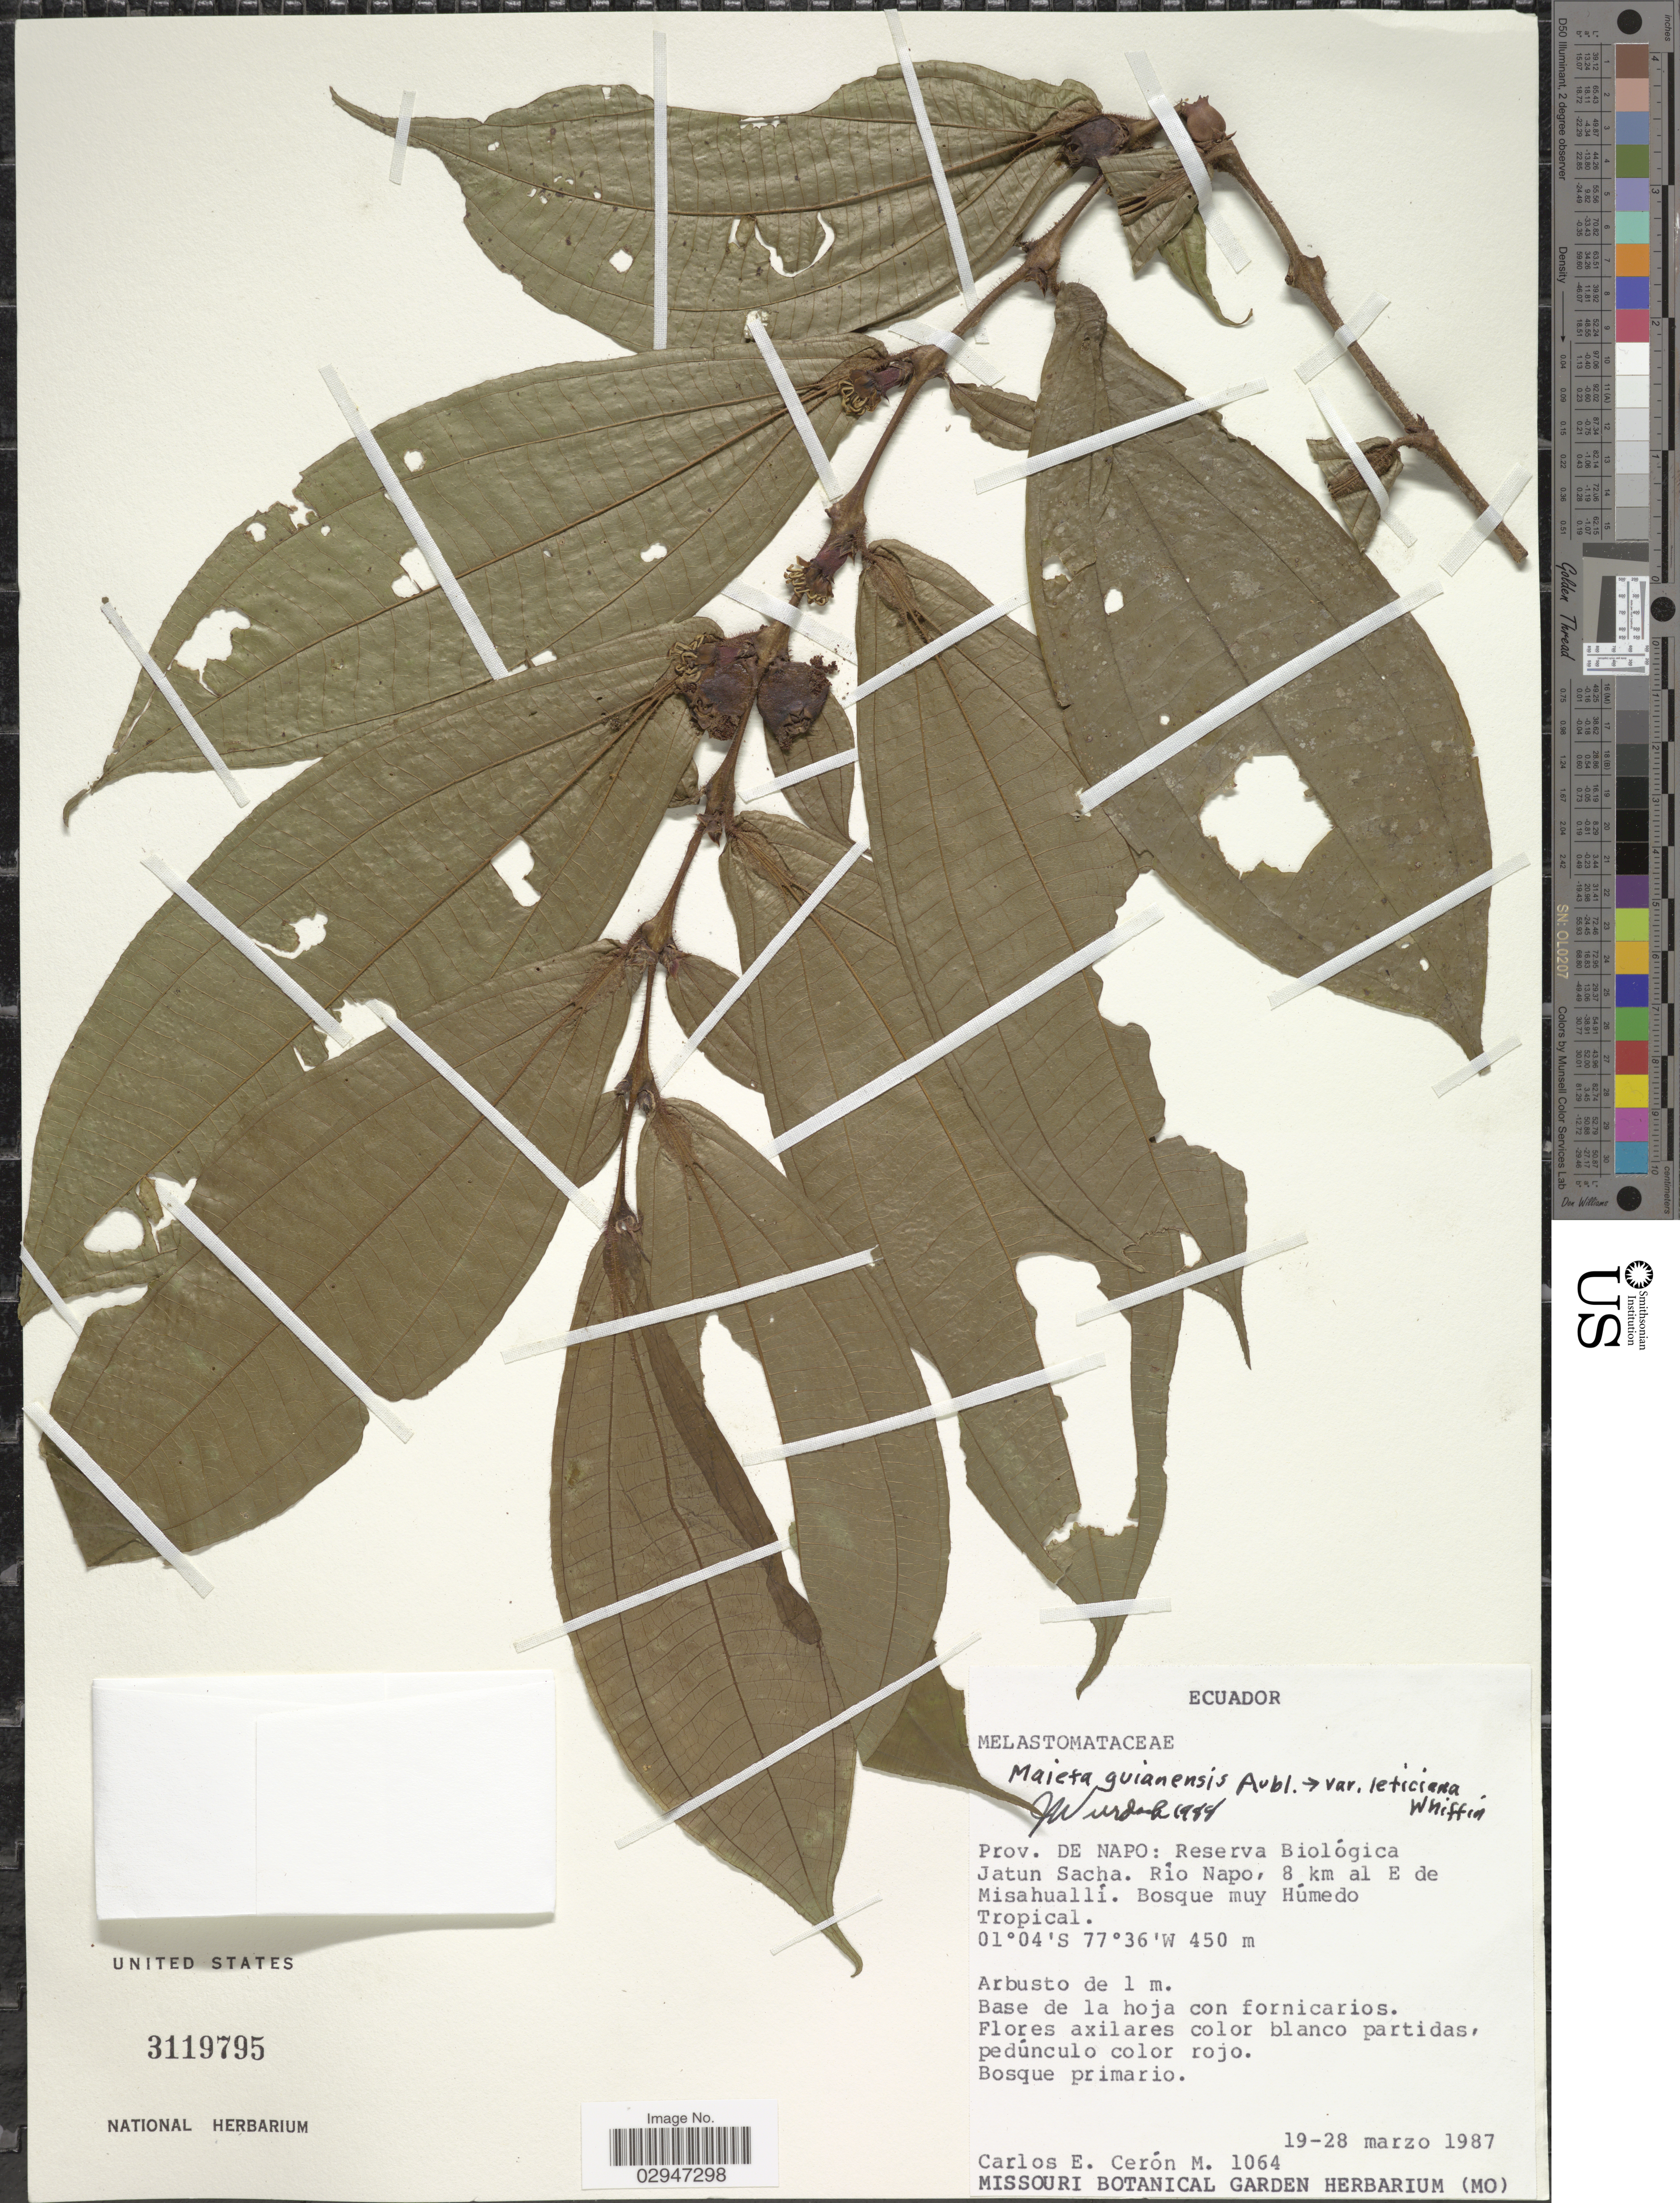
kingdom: Plantae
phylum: Tracheophyta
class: Magnoliopsida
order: Myrtales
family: Melastomataceae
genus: Maieta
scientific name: Maieta guianensis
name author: Aubl.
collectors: C. E. Cerón M.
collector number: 1064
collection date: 1987-03-19/1987-03-28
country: Ecuador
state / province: Napo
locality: Prov. de Napo: Reserva Biológica. Jatun Sacha. Río Napo, 8 km al E de Misahuallí. Bosque muy Húmedo Tropical.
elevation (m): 450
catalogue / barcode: US 3119795